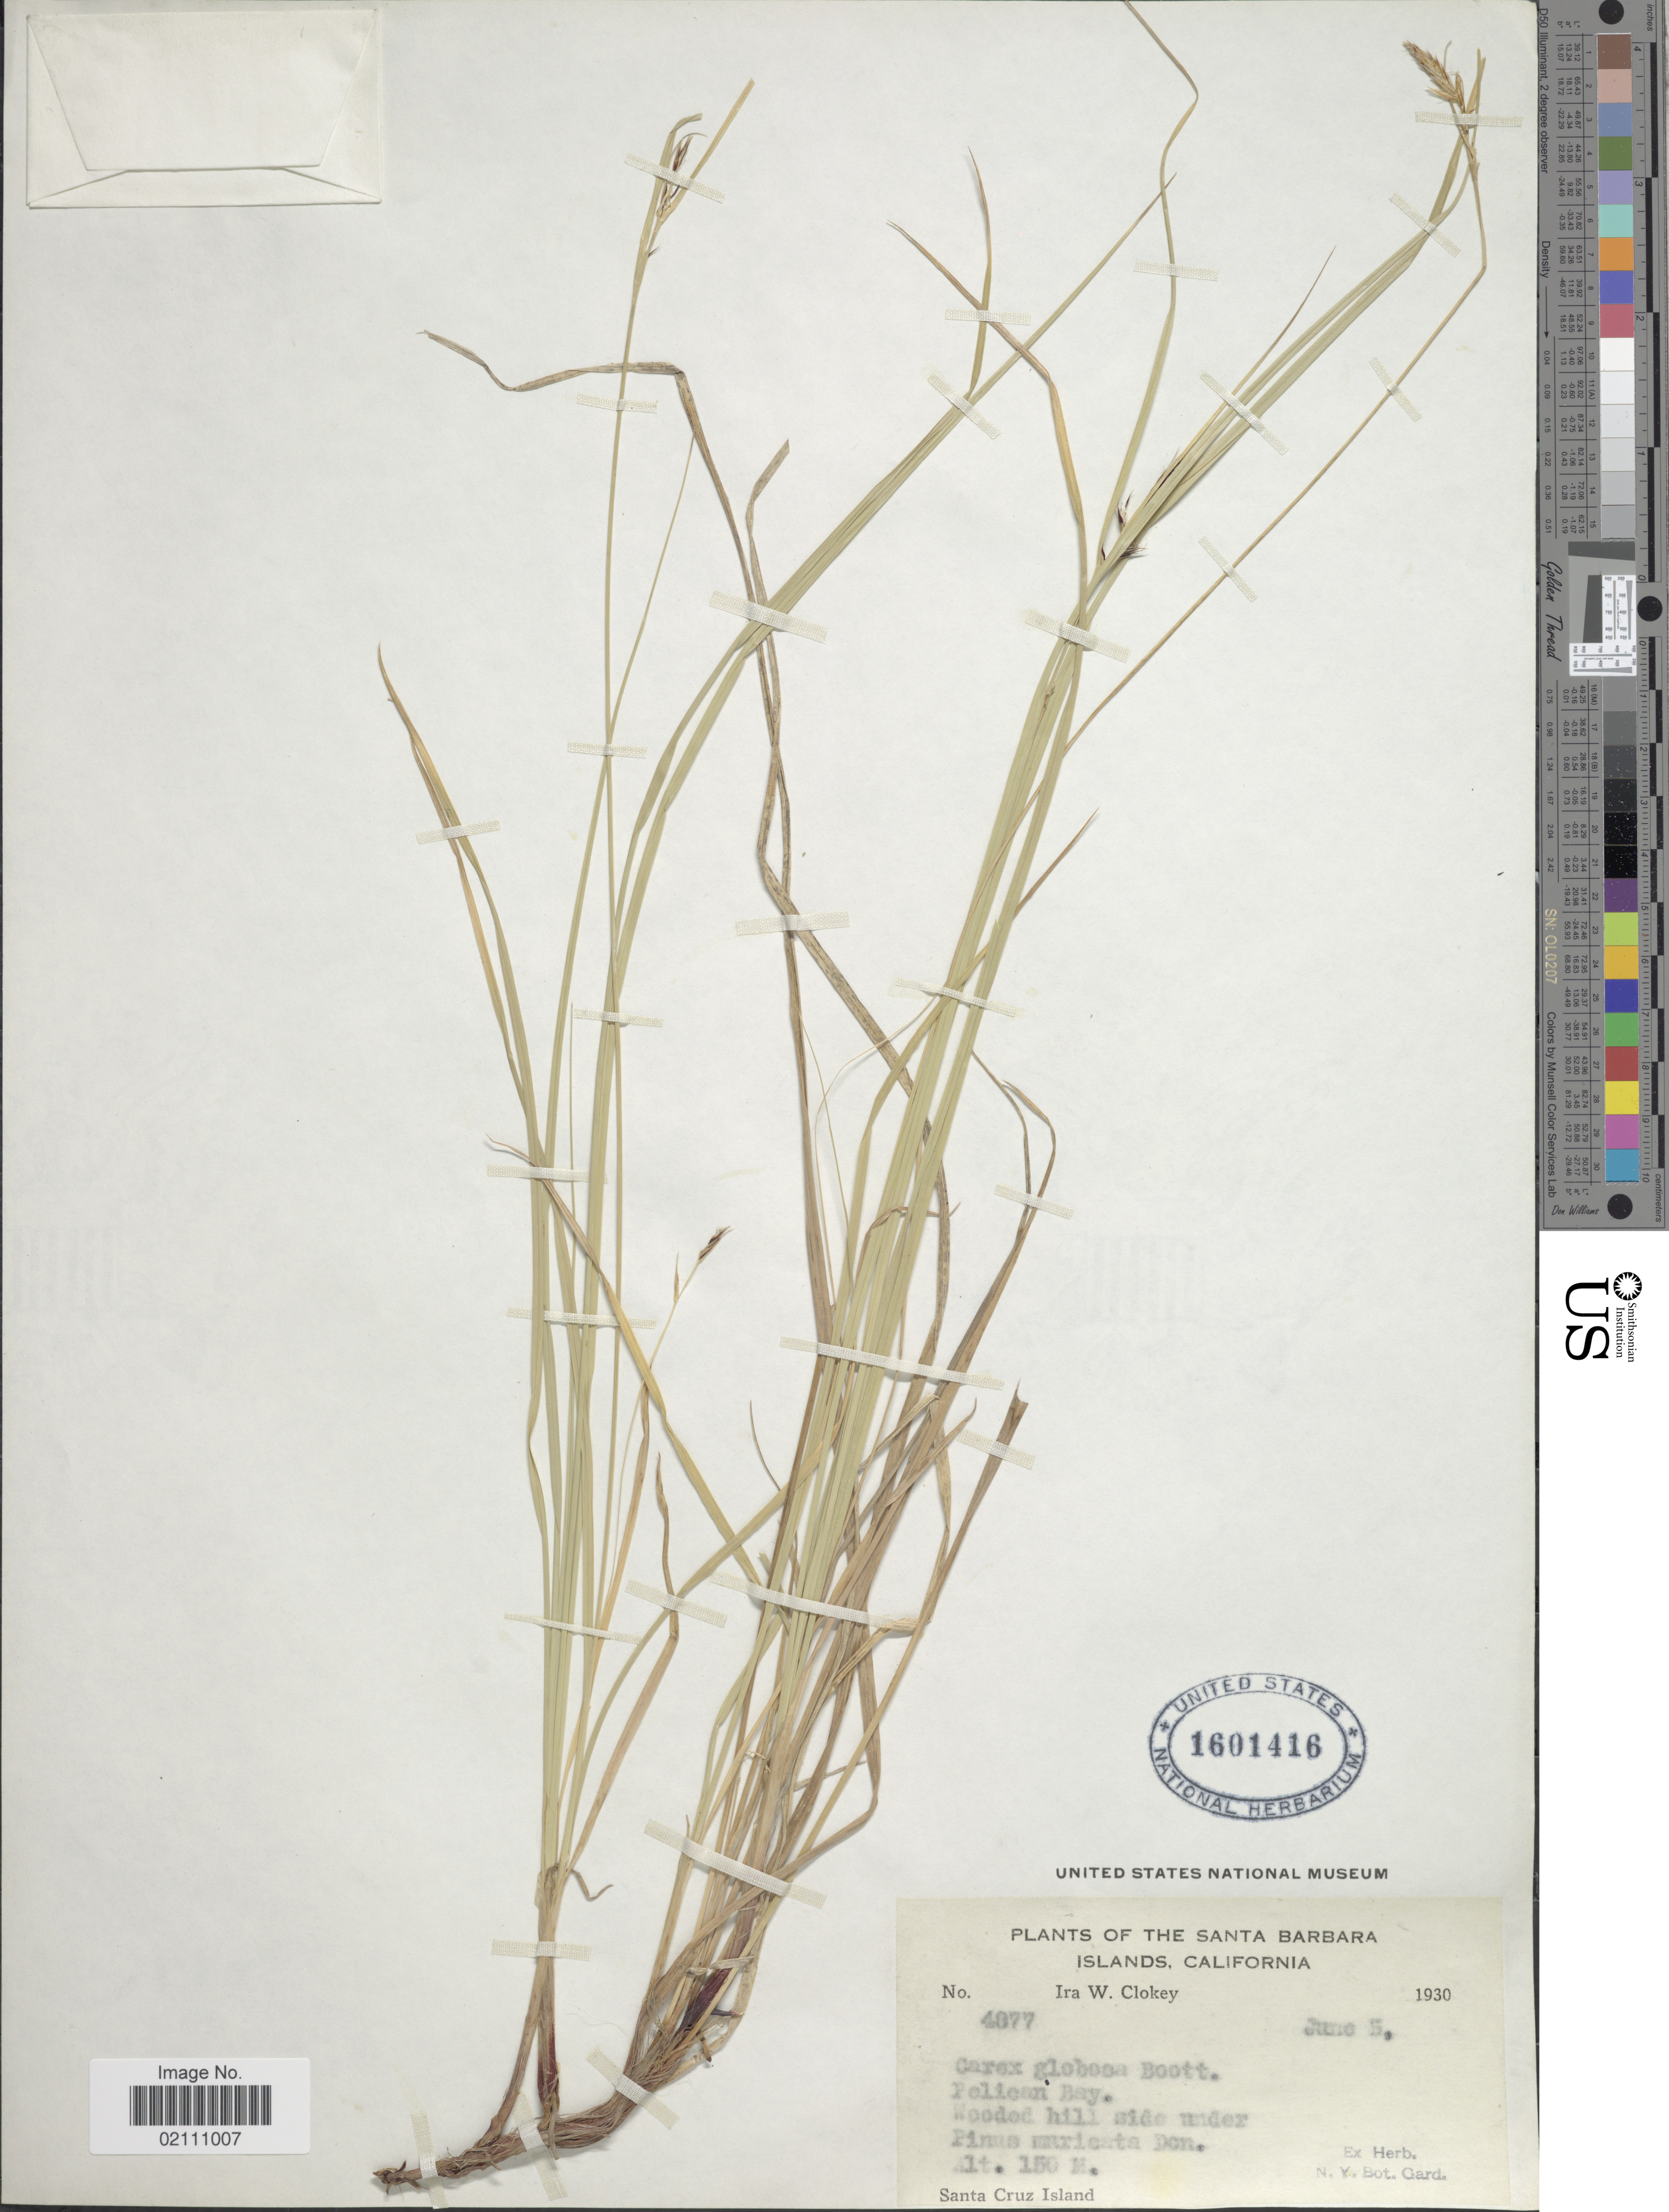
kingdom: Plantae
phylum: Tracheophyta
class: Liliopsida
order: Poales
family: Cyperaceae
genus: Carex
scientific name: Carex globosa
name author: Boott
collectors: I. W. Clokey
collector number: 4877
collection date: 1930-06-05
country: United States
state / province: California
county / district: Santa Barbara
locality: The Santa Barbara Islands, California, Pelicam Bay, Wooded Hill side under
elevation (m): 150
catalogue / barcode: US 1601416